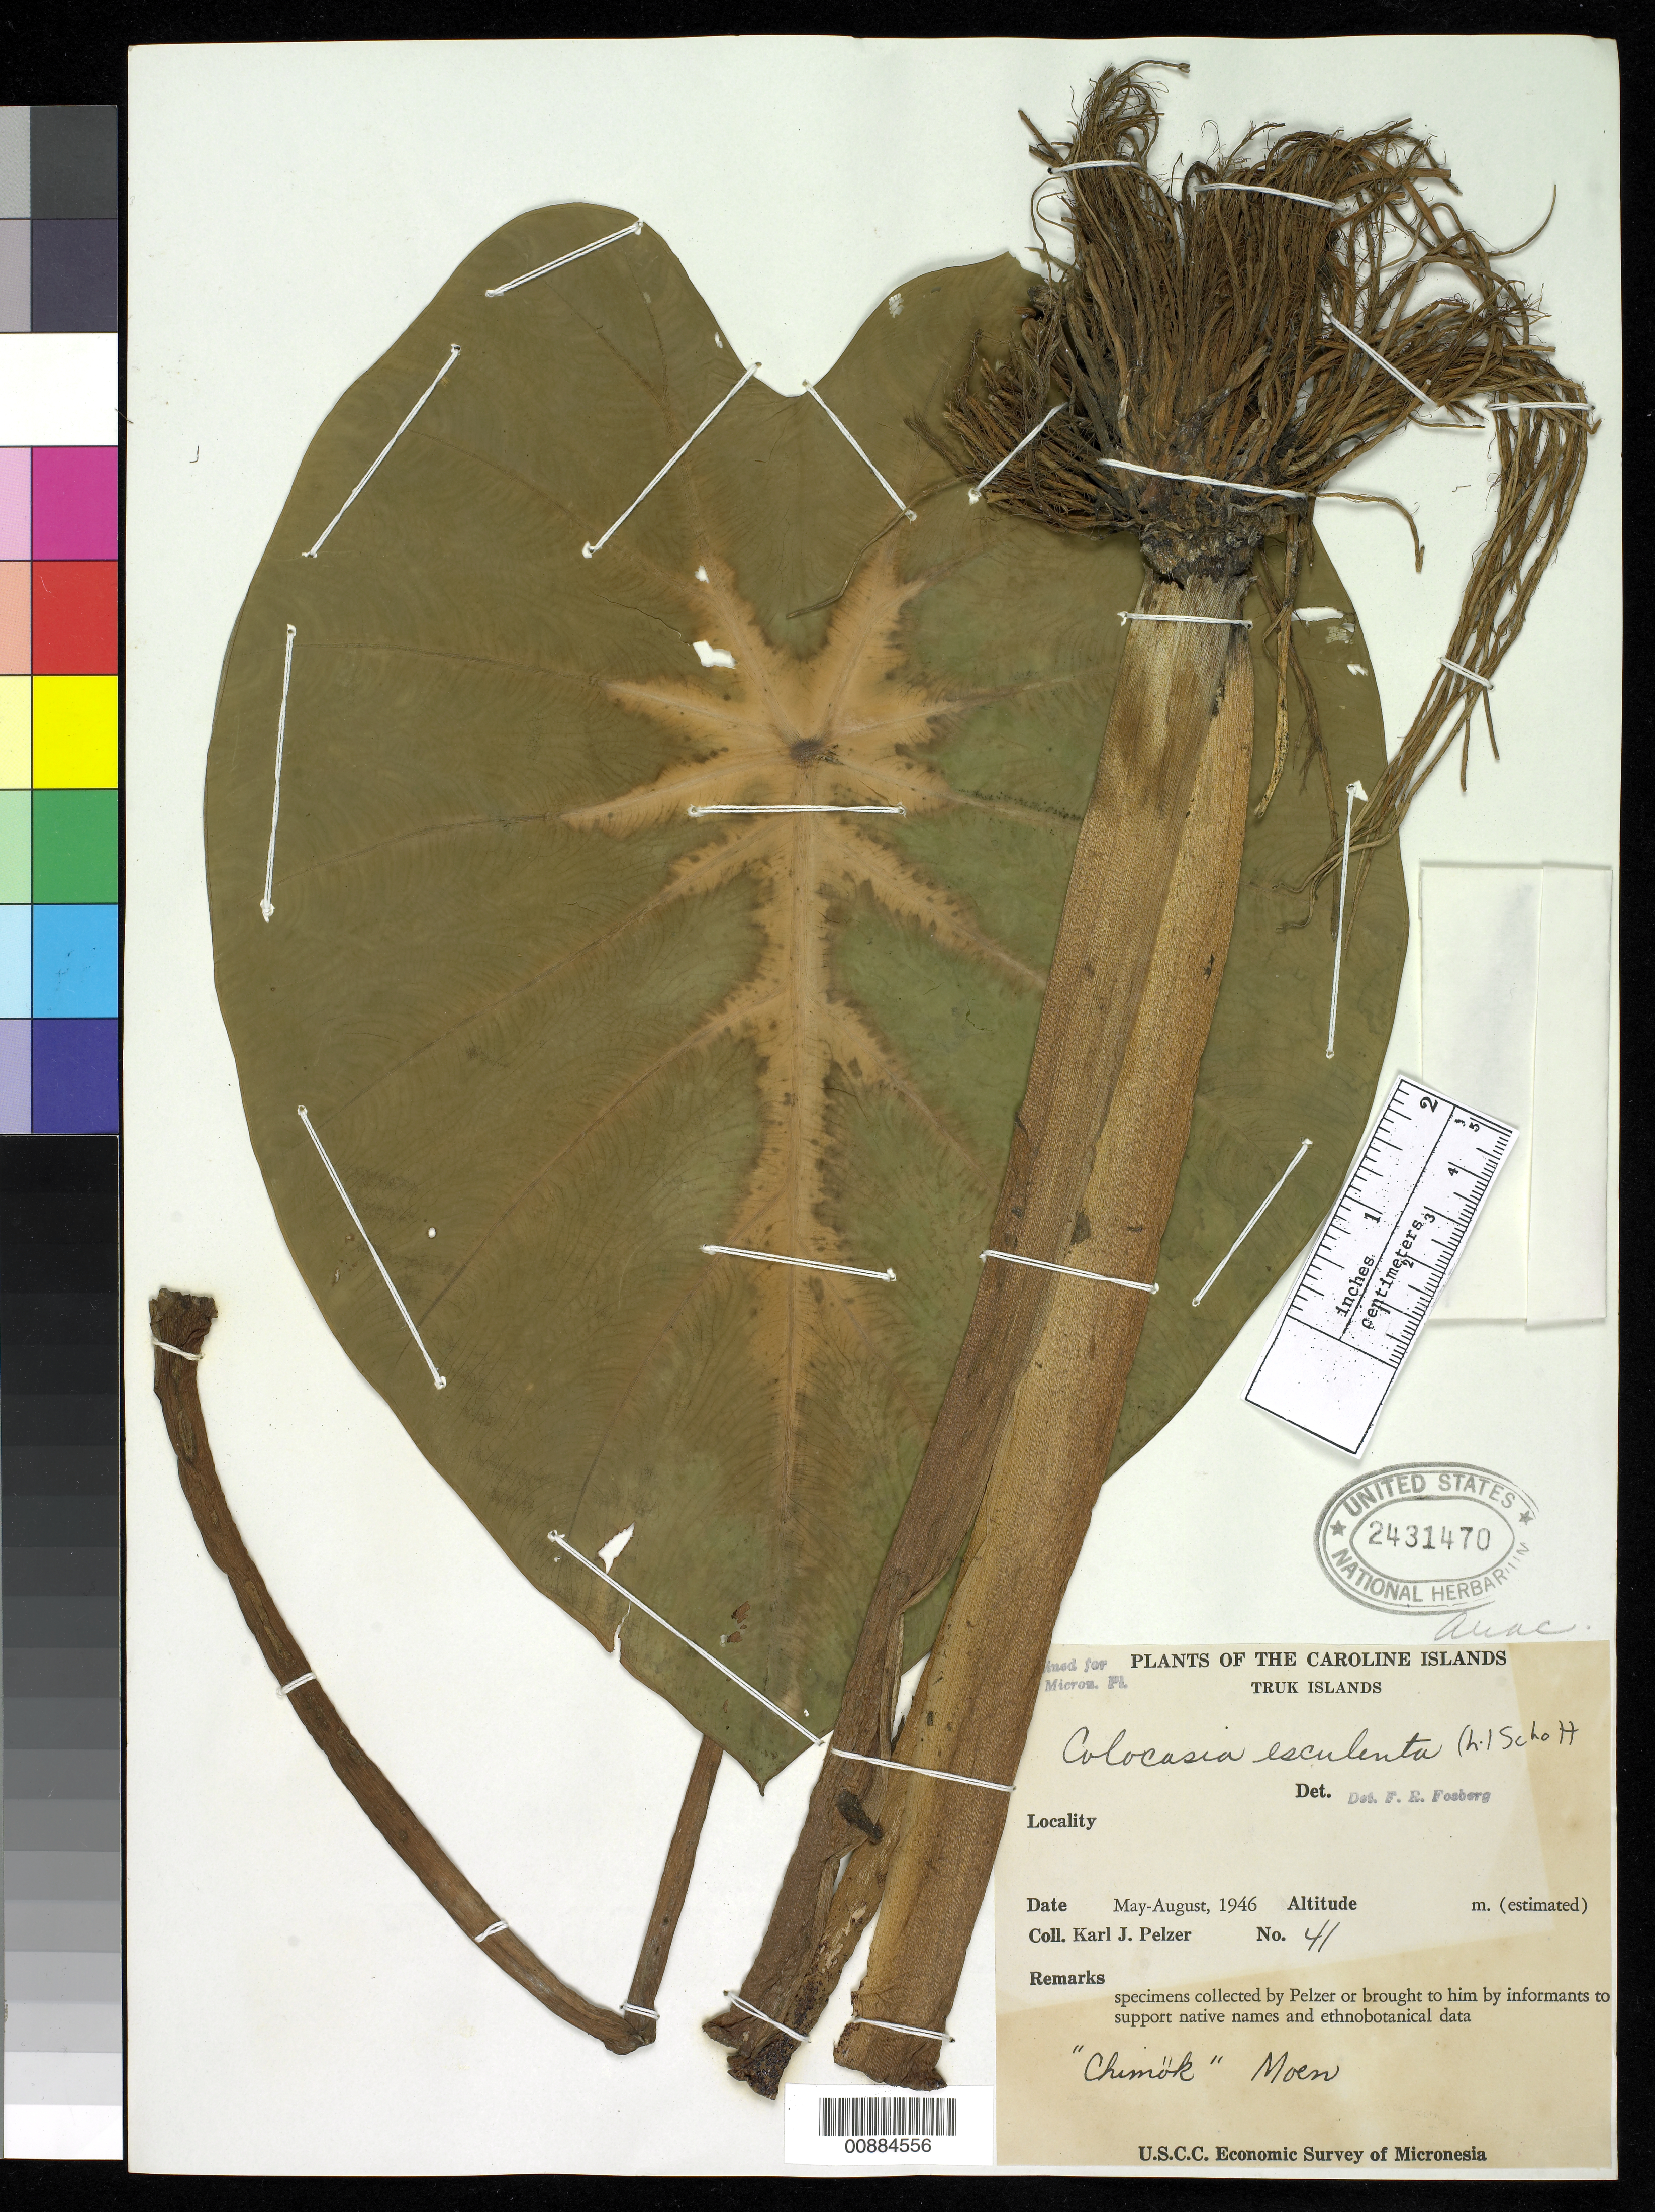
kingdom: Plantae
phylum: Tracheophyta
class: Liliopsida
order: Alismatales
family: Araceae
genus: Colocasia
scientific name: Colocasia esculenta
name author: (L.) Schott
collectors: K. J. Pelzer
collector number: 41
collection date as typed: May 1946 to Aug 1946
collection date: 1946-05/1946-08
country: Micronesia, Federated States of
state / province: Truk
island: Truk (Chuuk) Is.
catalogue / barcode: US 2431470